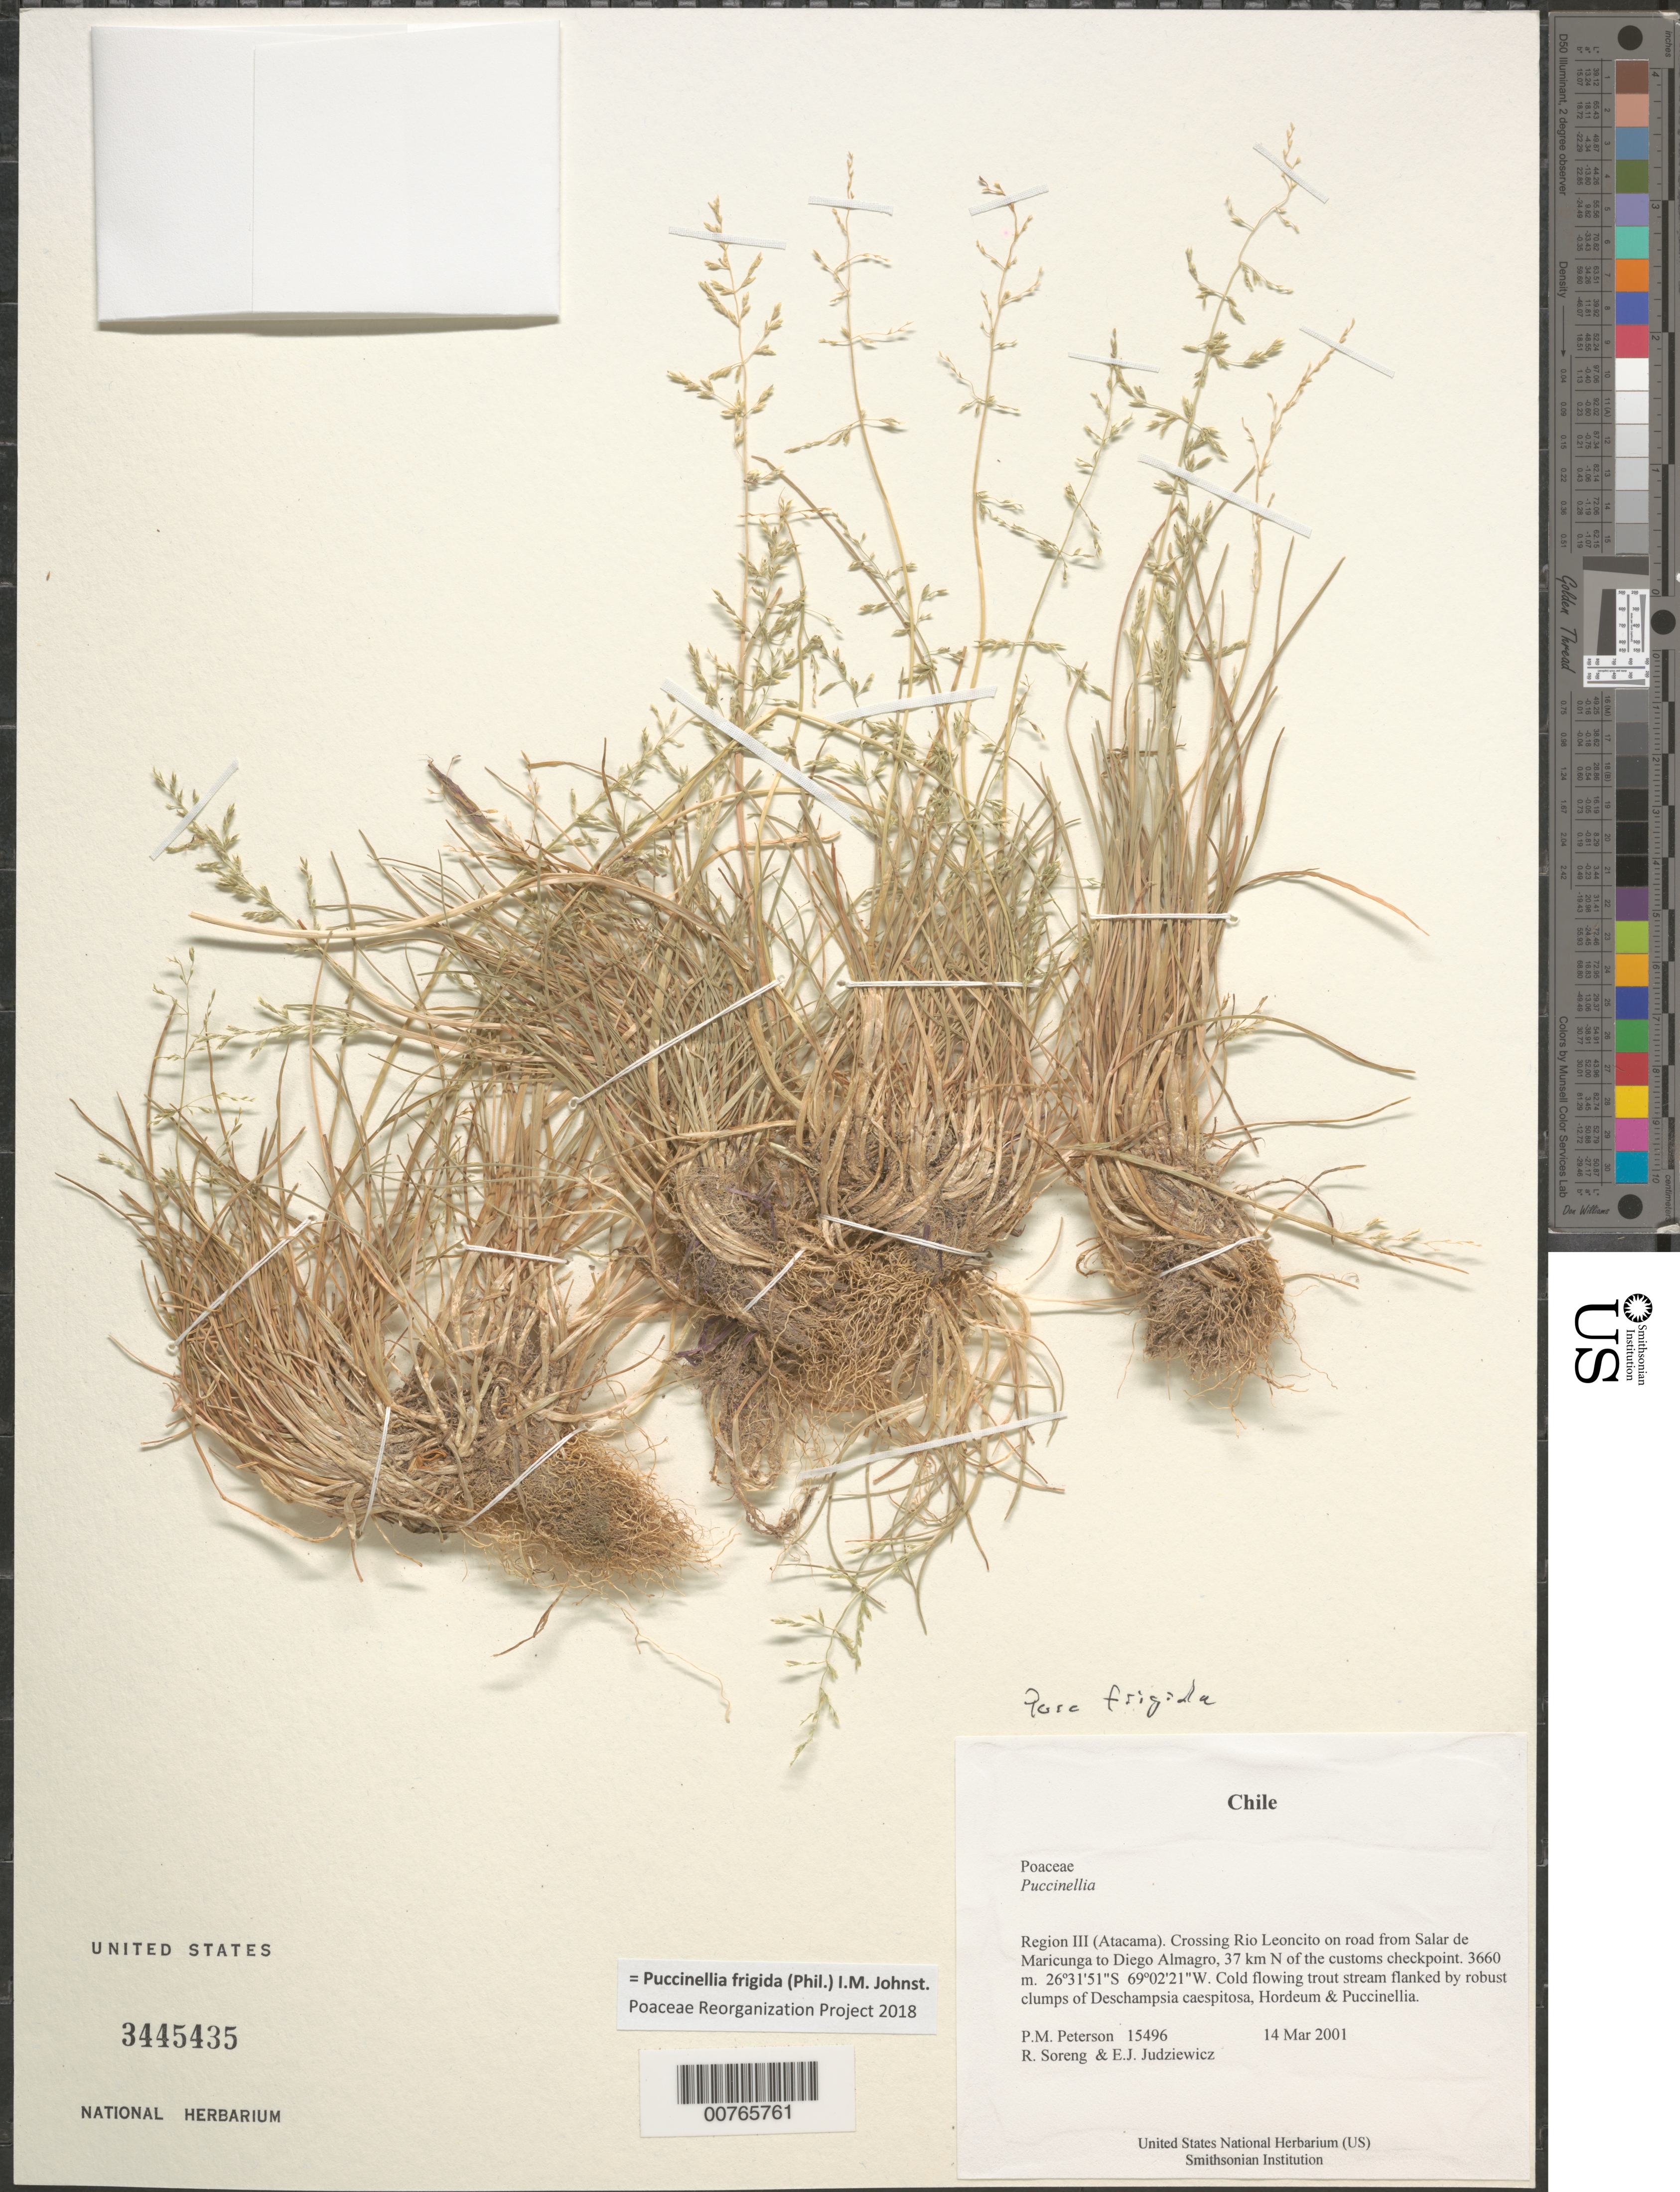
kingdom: Plantae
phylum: Tracheophyta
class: Liliopsida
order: Poales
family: Poaceae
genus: Puccinellia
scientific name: Puccinellia frigida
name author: (Phil.) I.M. Johnst.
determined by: Poaceae Reorganization Project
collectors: P. M. Peterson, R. J. Soreng & E. J. Judziewicz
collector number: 15496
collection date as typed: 14 Mar 2001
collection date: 2001-03-14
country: Chile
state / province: Atacama (III)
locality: Crossing Rio Leoncito on road from Salar de Maricunga to Diego Almagro, 37 km N of the customs checkpoint.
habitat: Cold flowing trout stream flanked by robust clumps of Deschampsia caespitosa, Hordeum & Puccinellia.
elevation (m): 3660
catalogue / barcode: US 3445435